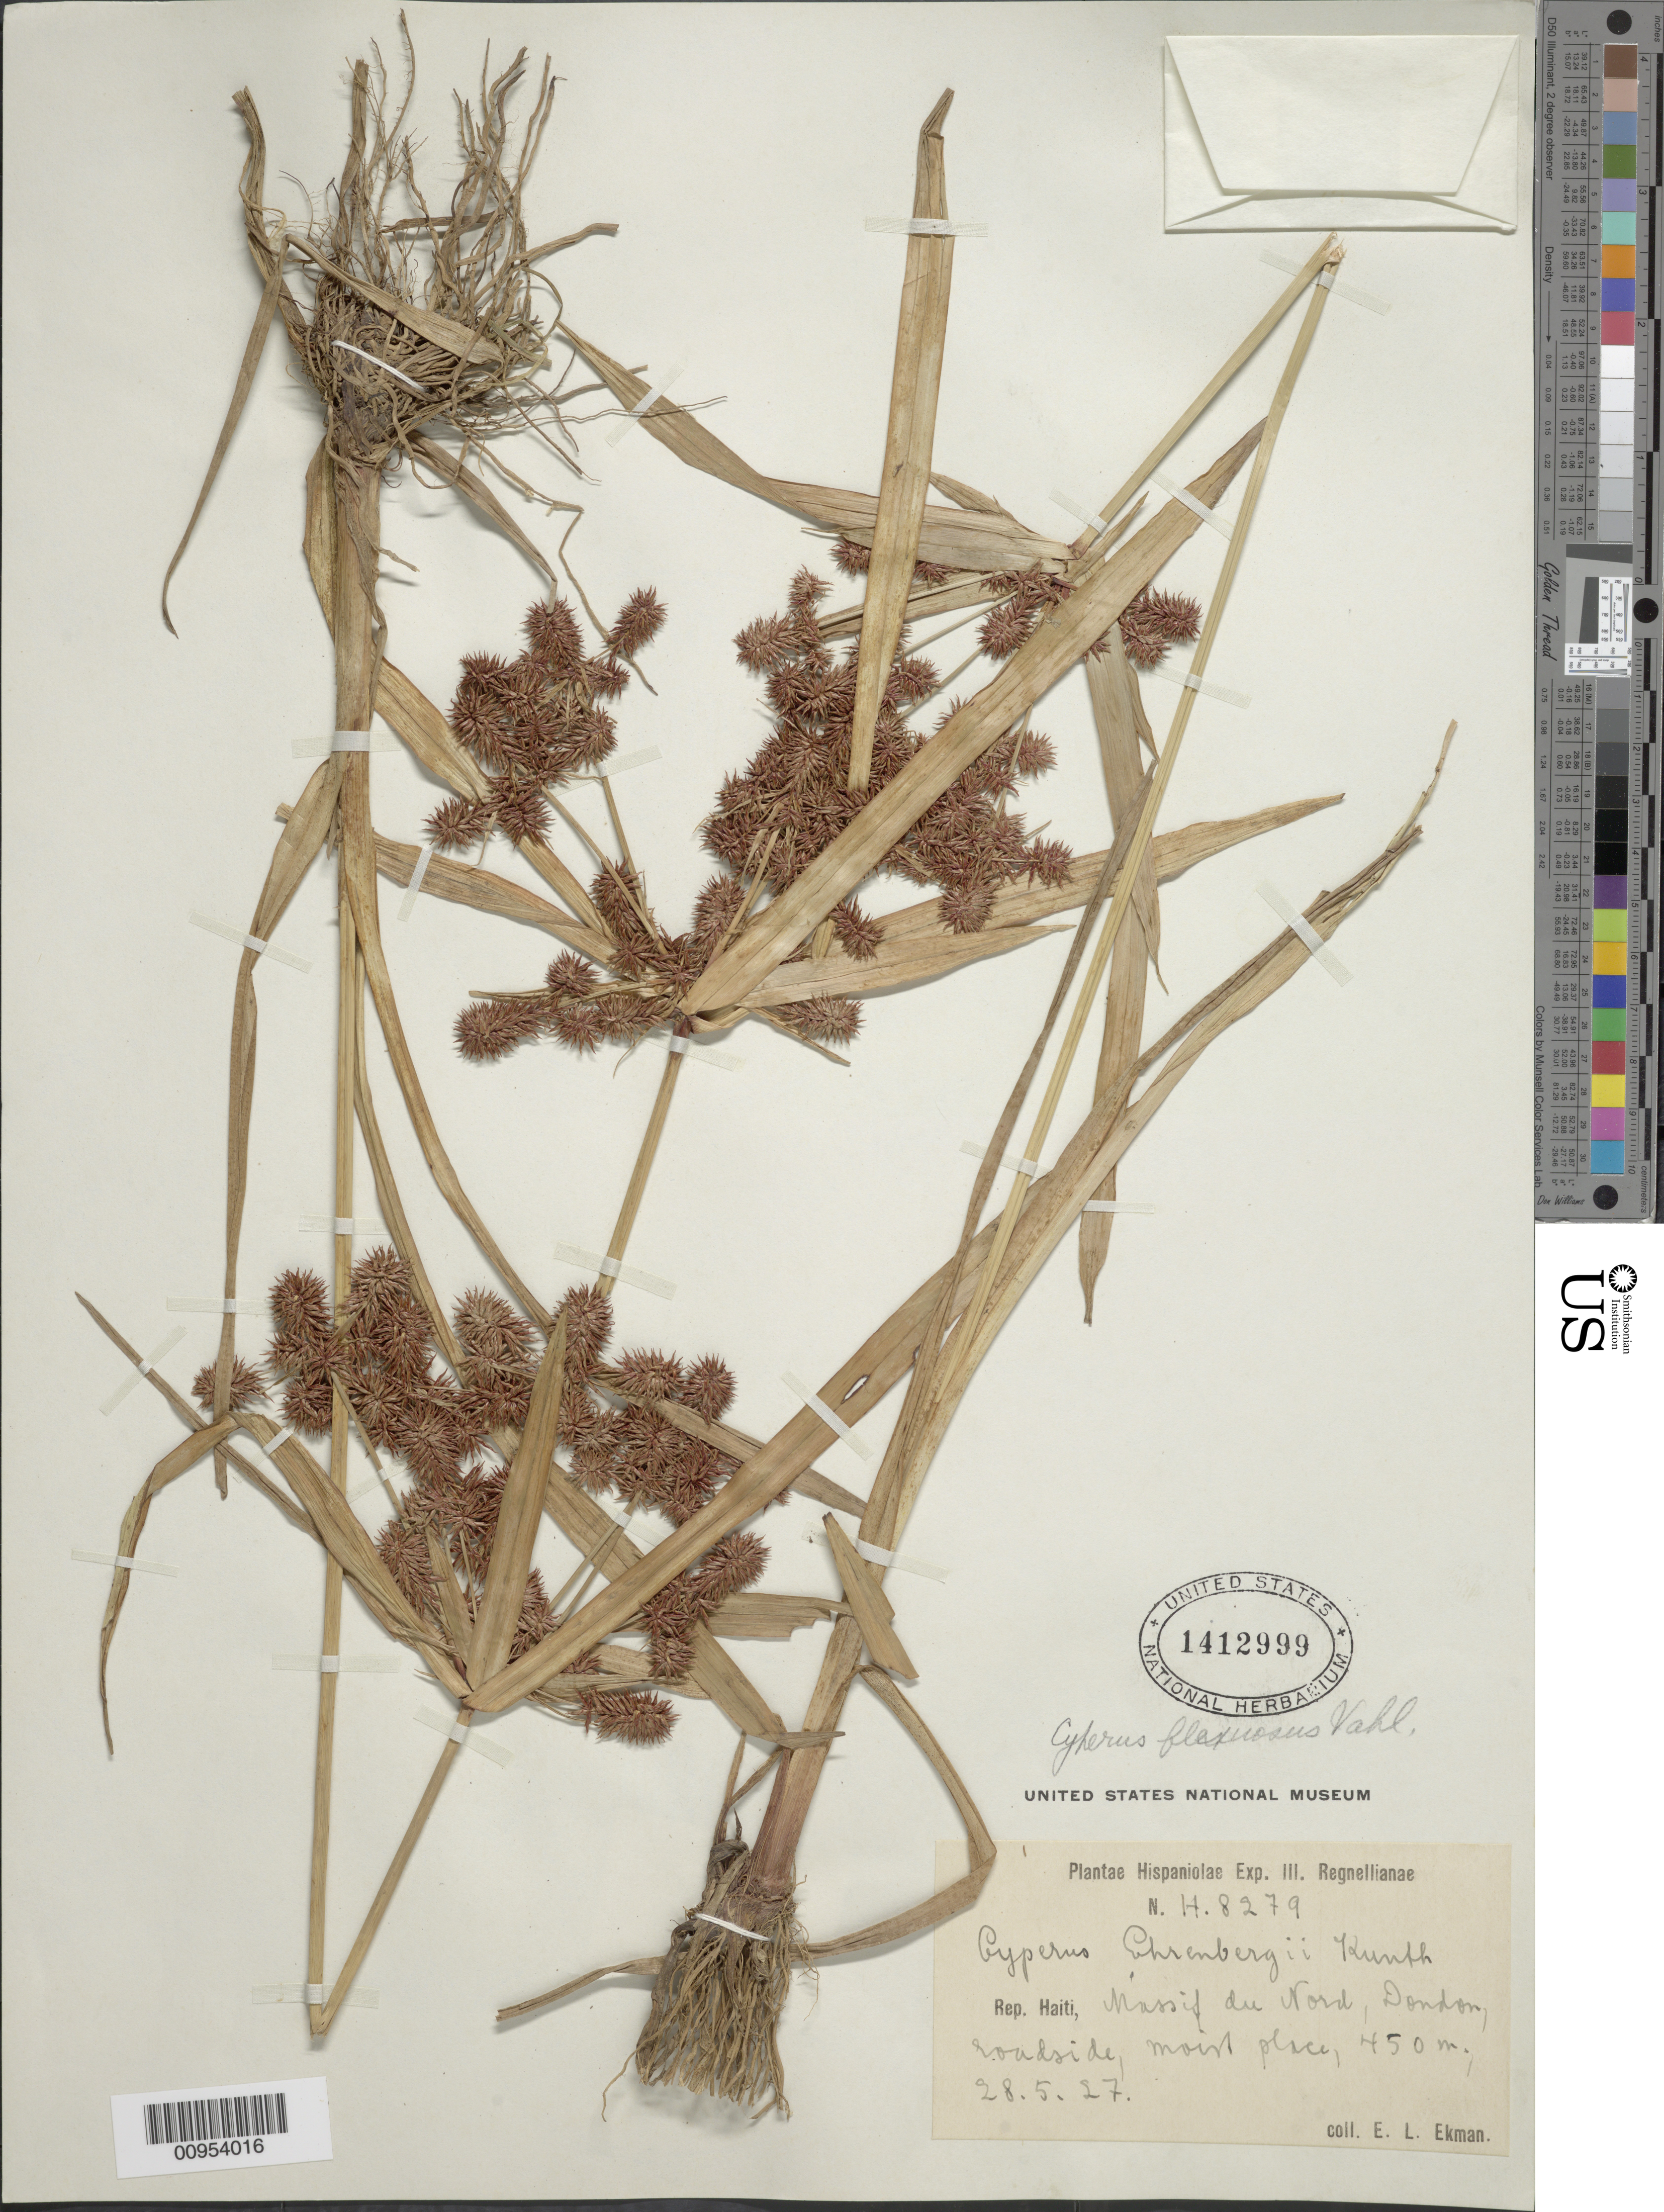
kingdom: Plantae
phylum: Tracheophyta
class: Liliopsida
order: Poales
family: Cyperaceae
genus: Cyperus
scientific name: Cyperus ferax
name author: Rich.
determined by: Strong, Mark T., (BOT), Smithsonian Institution - National Museum of Natural History (UNITED STATES)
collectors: E. L. Ekman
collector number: H 8279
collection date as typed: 28 May 1927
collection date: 1927-05-28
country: Haiti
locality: Massif du Nord, Dondon, roadside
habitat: Moist place on roadside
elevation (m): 450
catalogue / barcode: US 1412999